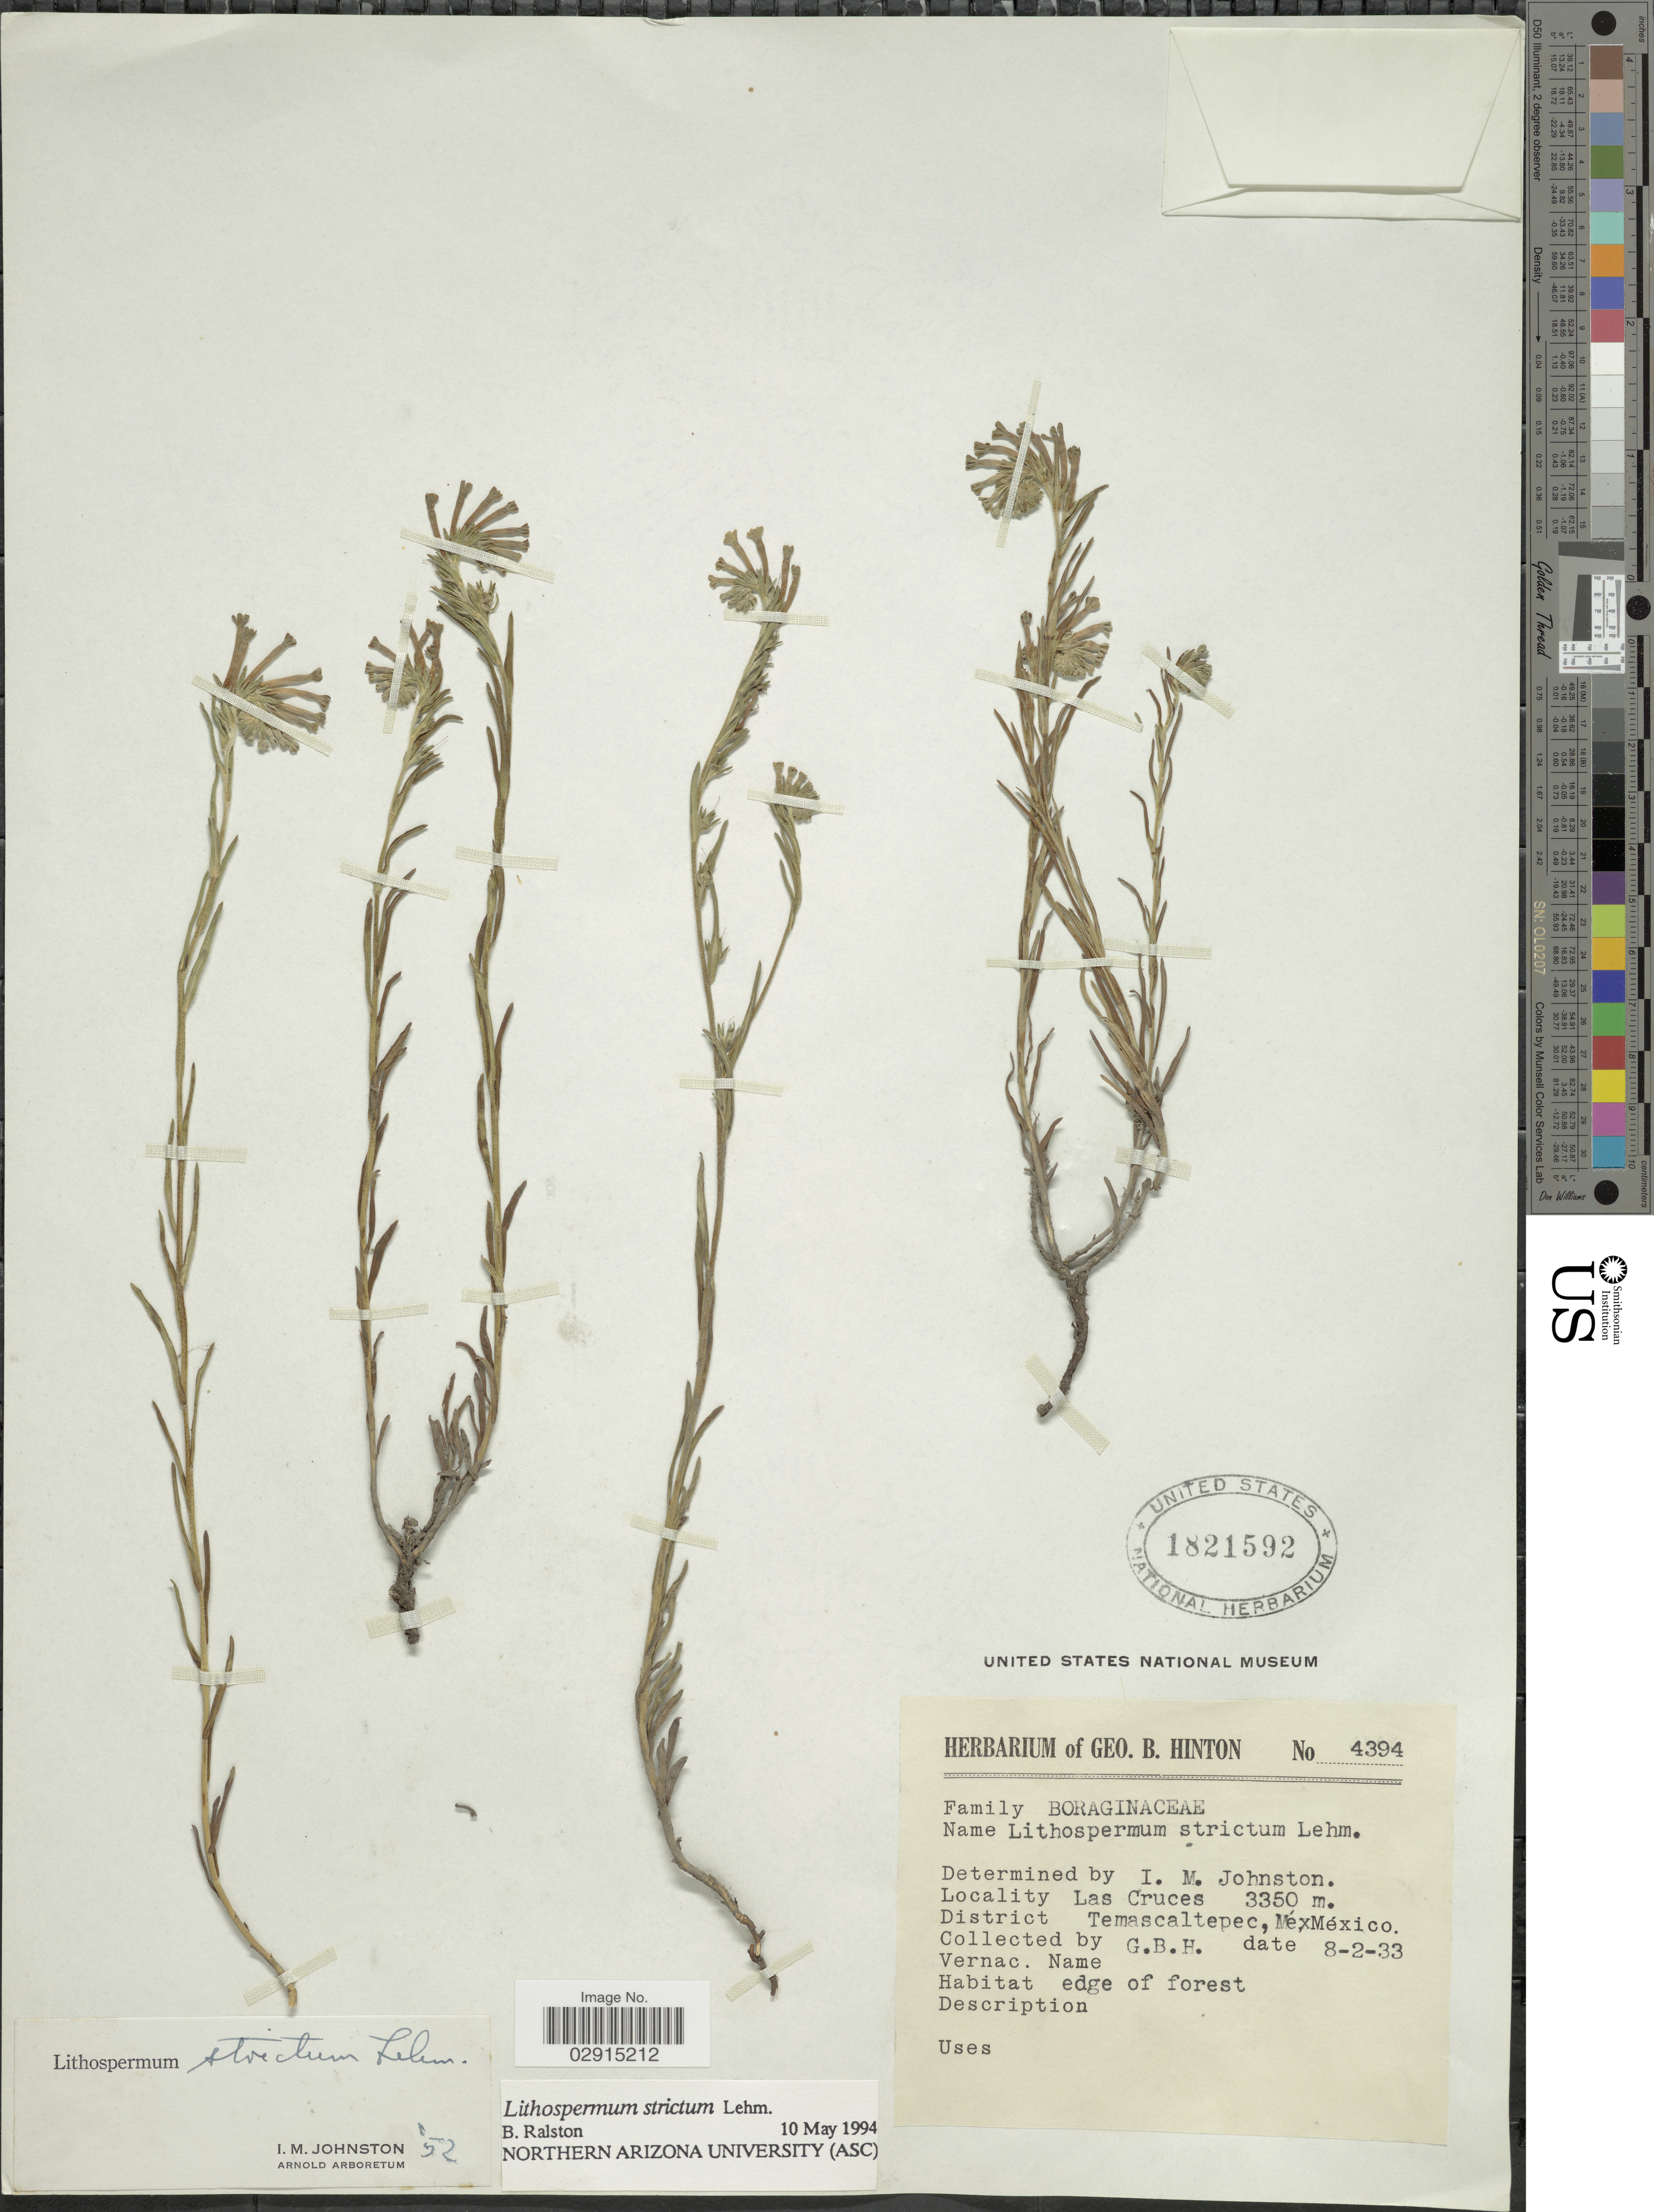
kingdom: Plantae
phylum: Tracheophyta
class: Magnoliopsida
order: Boraginales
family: Boraginaceae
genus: Lithospermum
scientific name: Lithospermum strictum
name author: Lehm.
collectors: G. B. Hinton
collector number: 4394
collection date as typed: Transcribed d/m/y: 8/2/33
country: Mexico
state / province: México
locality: Las Cruces. District Temascaltepec.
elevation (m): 3350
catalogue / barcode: US 1821592